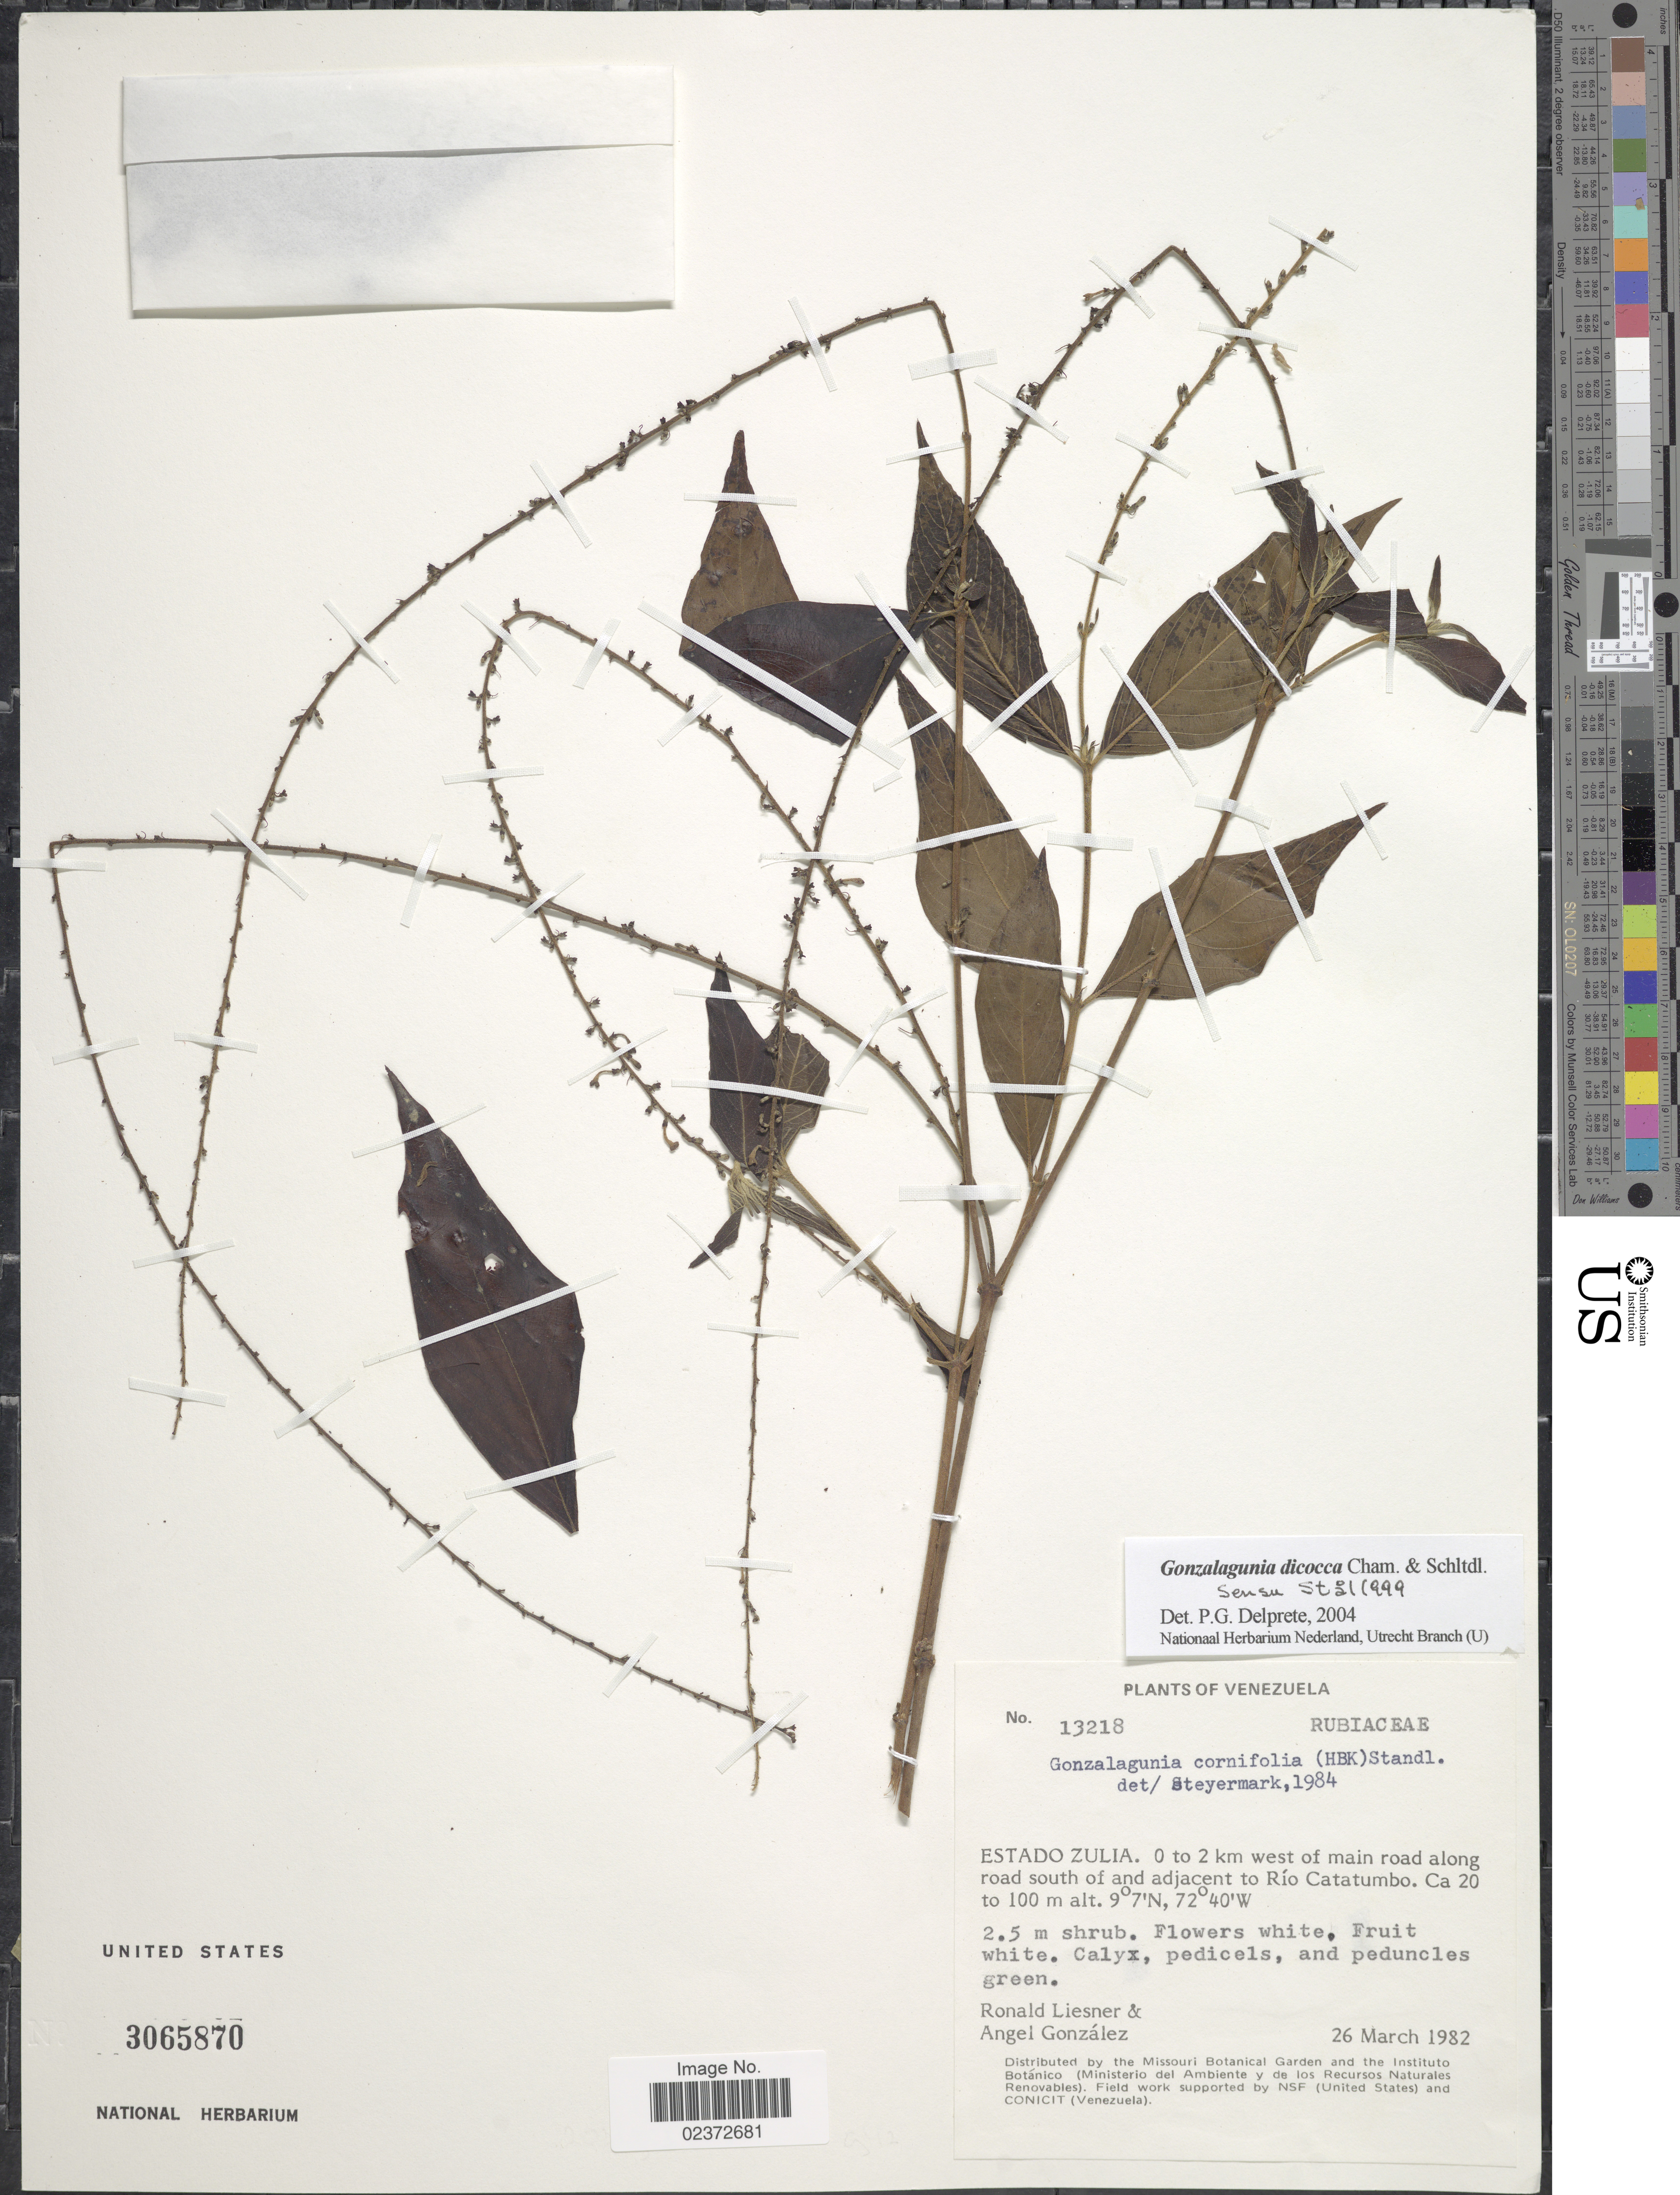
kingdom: Plantae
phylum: Tracheophyta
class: Magnoliopsida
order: Gentianales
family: Rubiaceae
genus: Gonzalagunia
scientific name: Gonzalagunia dicocca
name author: Cham. & Schltdl.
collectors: R. L. Liesner & A. C. González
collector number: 13218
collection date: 1982-03-26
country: Venezuela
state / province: Zulia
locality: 0 to 2 km west of main road along road south of and adjacent to Rio Catatumbo.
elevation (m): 20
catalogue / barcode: US 3065870